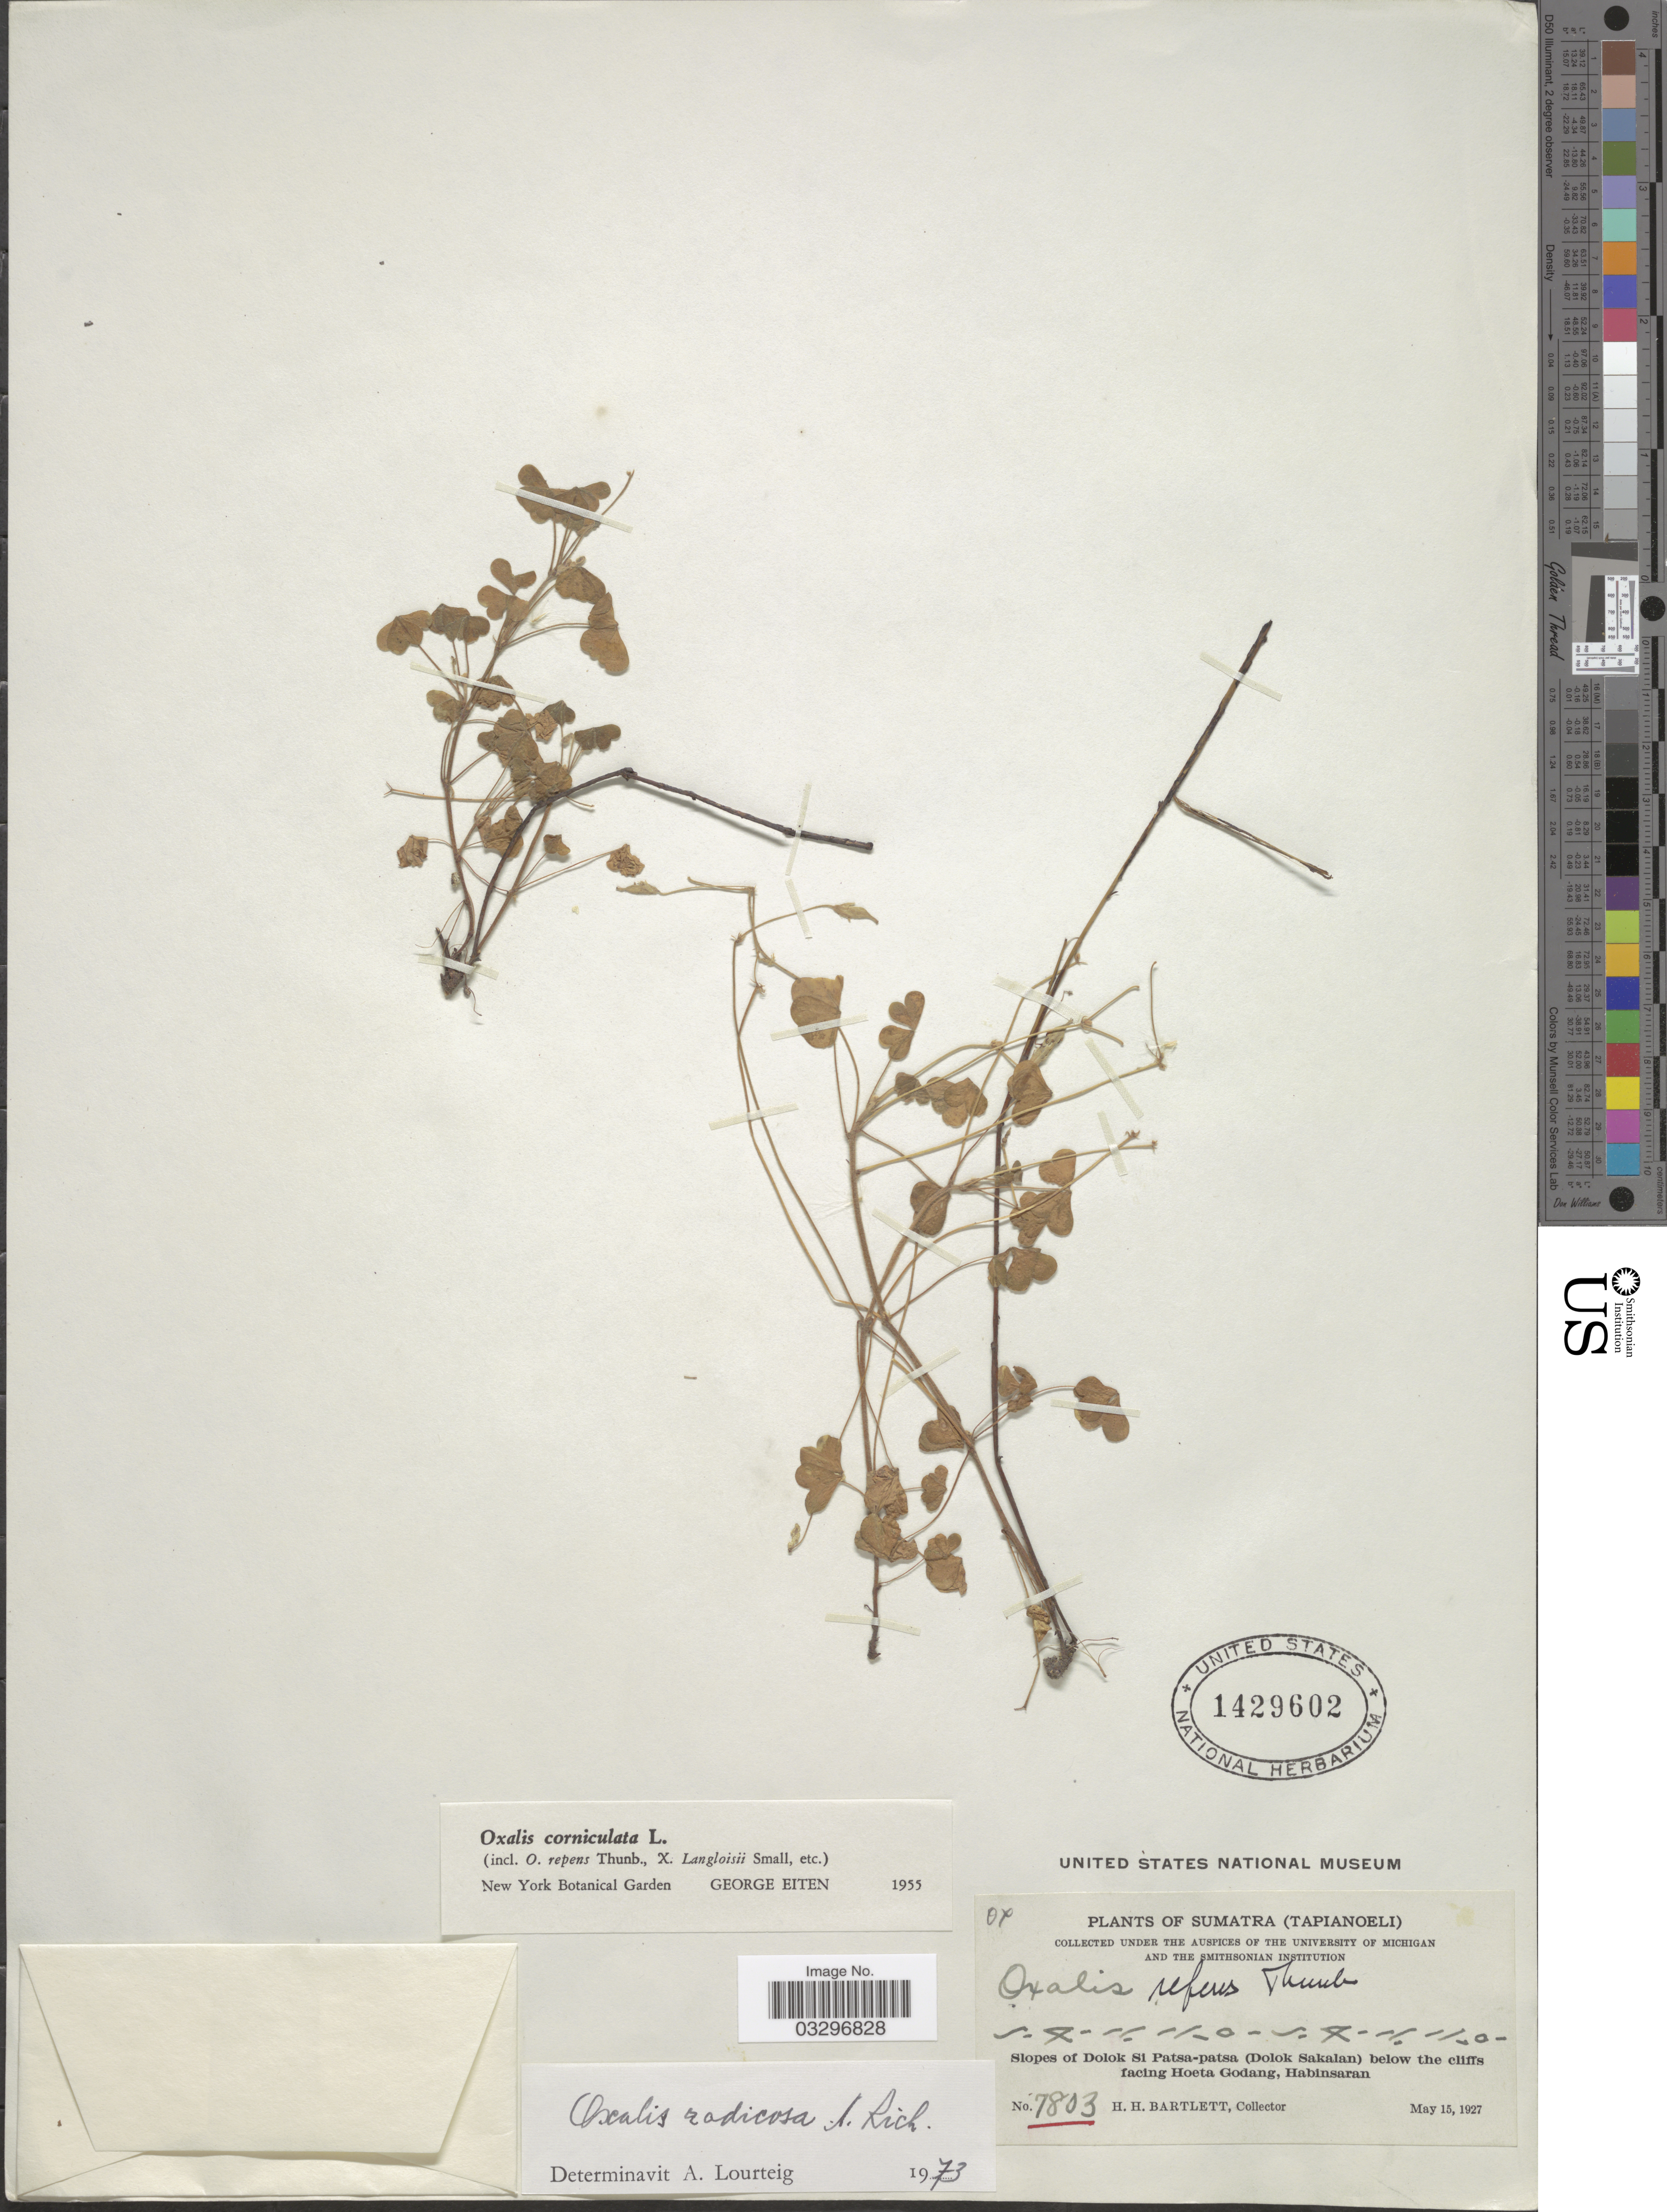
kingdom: Plantae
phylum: Tracheophyta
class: Magnoliopsida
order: Oxalidales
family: Oxalidaceae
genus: Oxalis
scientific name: Oxalis radicosa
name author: A. Rich.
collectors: H. H. Bartlett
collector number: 7803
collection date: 1927-05-15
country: Indonesia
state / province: Sumatra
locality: Tapianoeli. Slopes of Dolok Si Patsa-patsa (Dolok Sakalan) below the cliffs facing Hoeta Godang, Habinsaran.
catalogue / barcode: US 1429602